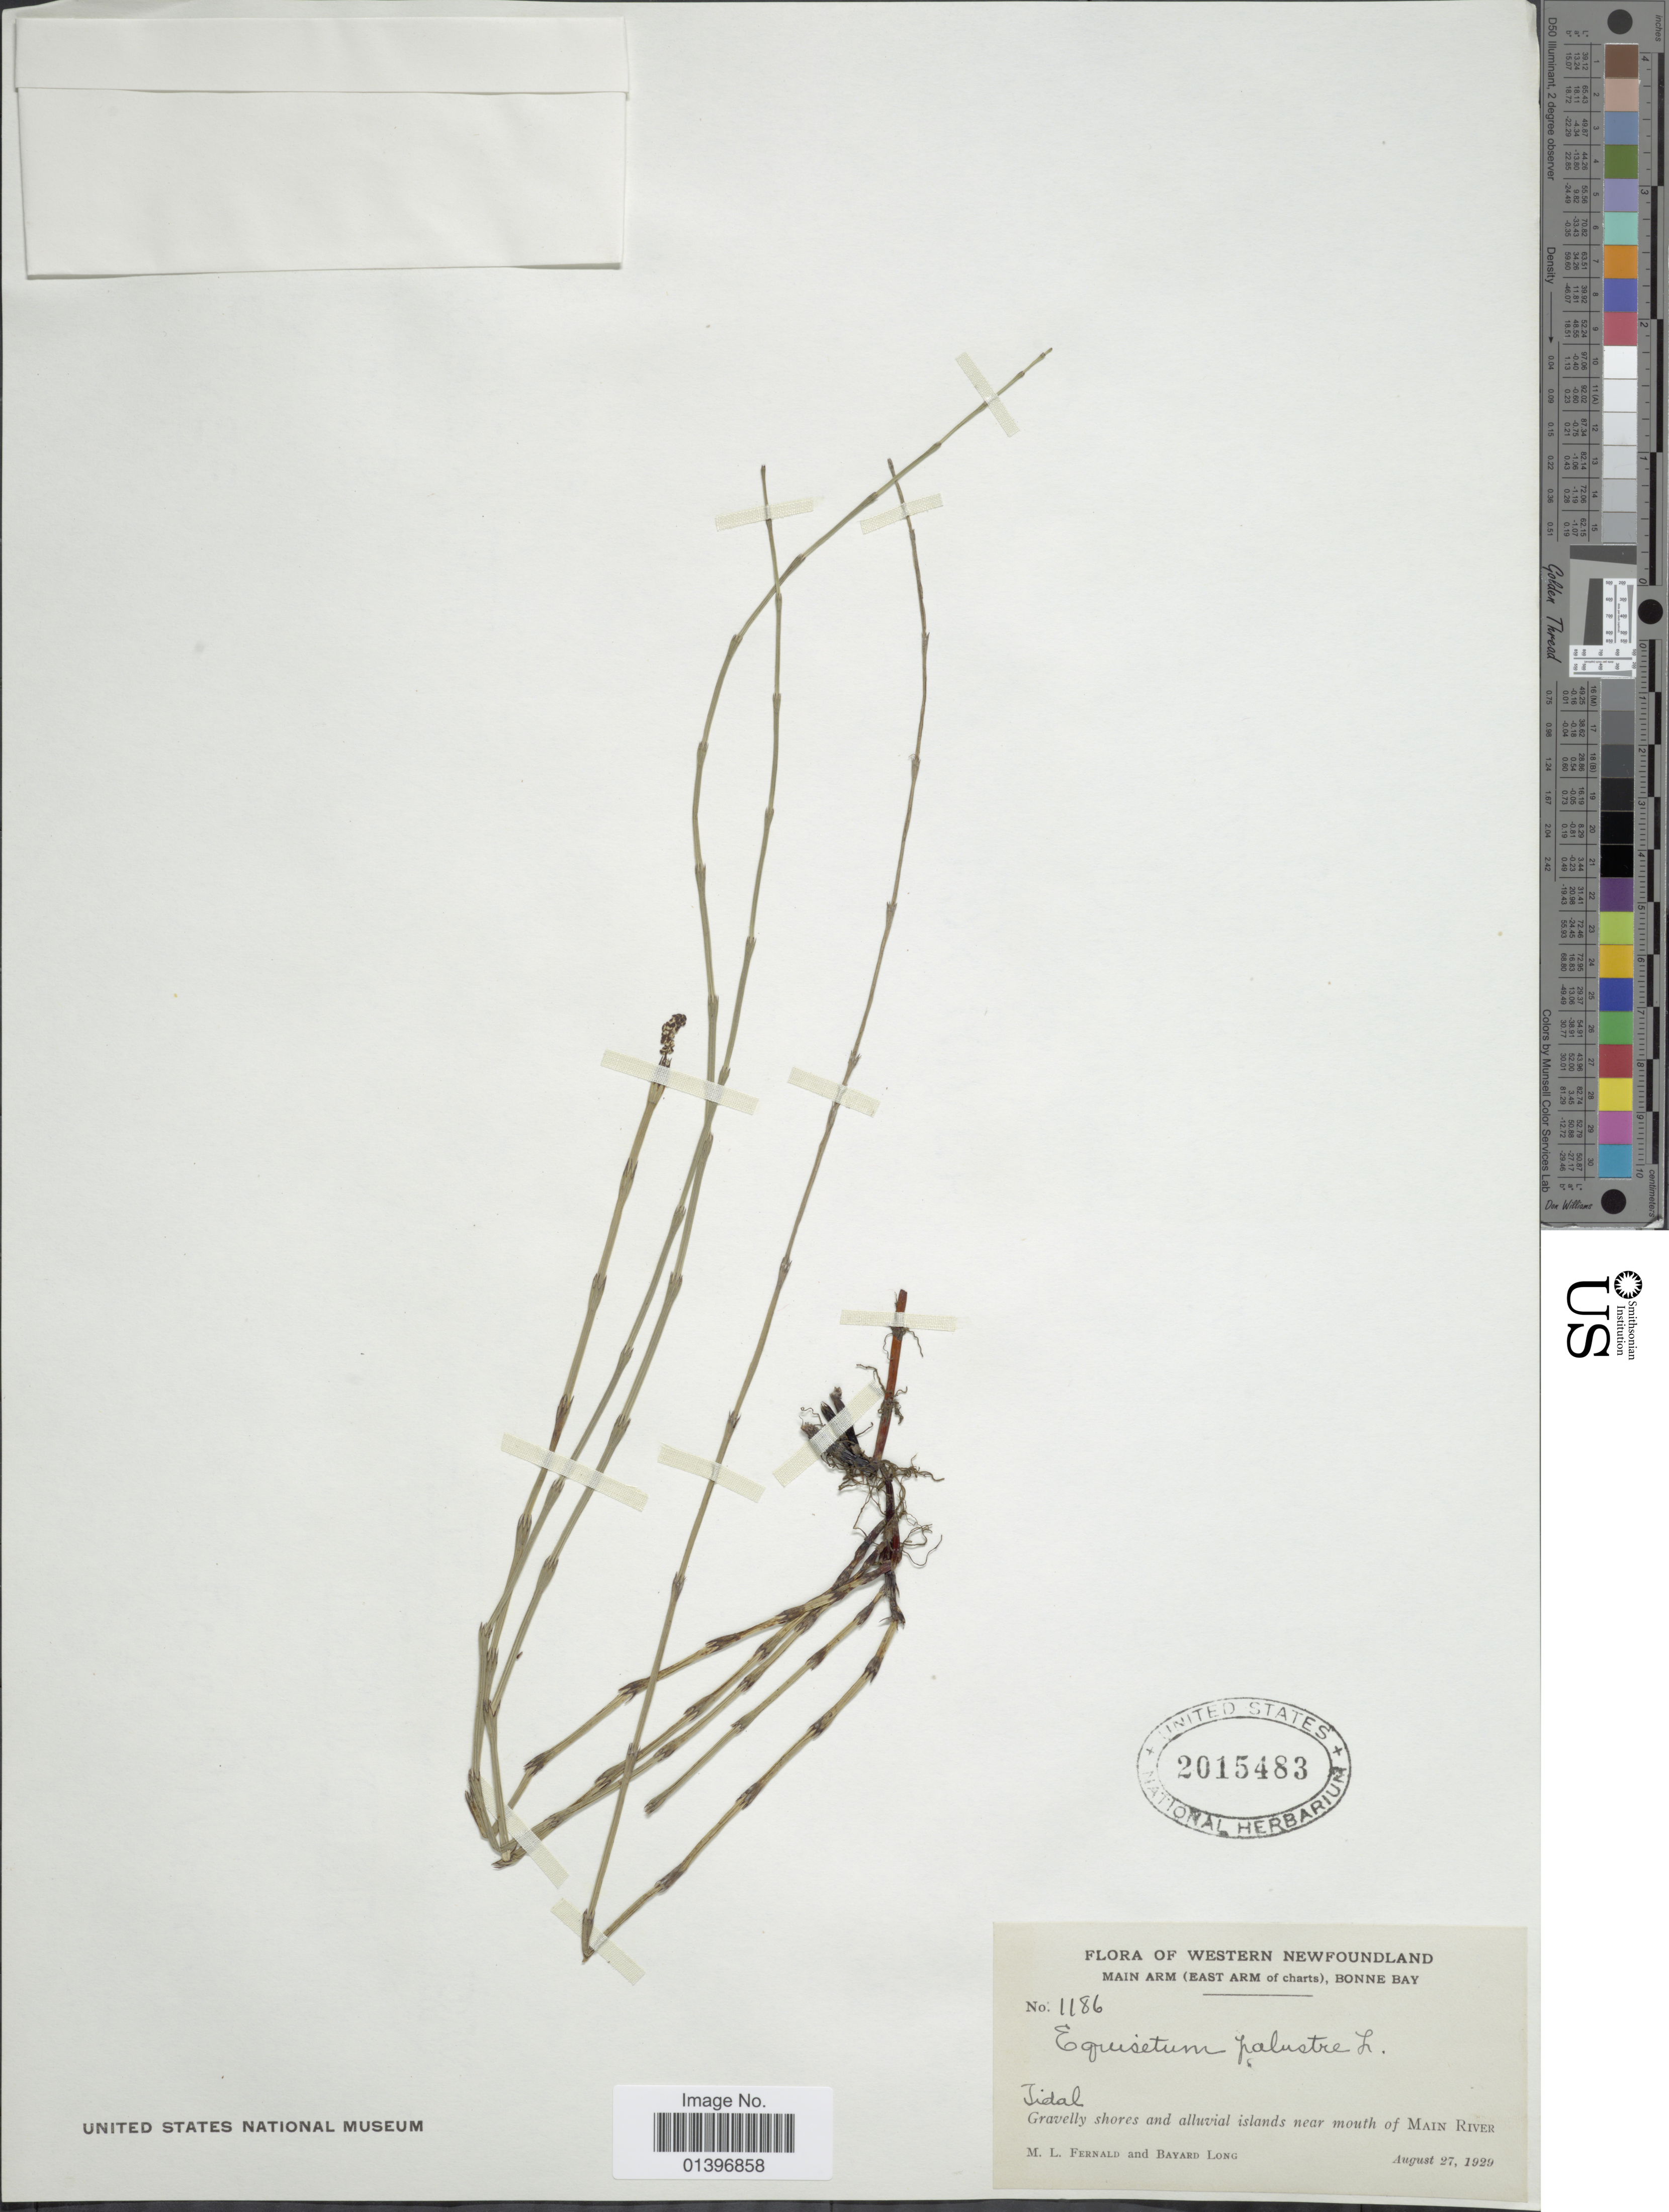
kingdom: Plantae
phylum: Tracheophyta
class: Polypodiopsida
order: Equisetales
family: Equisetaceae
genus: Equisetum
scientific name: Equisetum palustre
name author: L.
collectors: M. L. Fernald & B. Long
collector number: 1186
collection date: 1929-08-27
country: Canada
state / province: Newfoundland and Labrador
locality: Western Newfoundland. Main Arm (East Arm of charts), Bonne Bay. Tidal. Gravelly shores and alluvial islands near mouth of Main River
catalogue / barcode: US 2015483